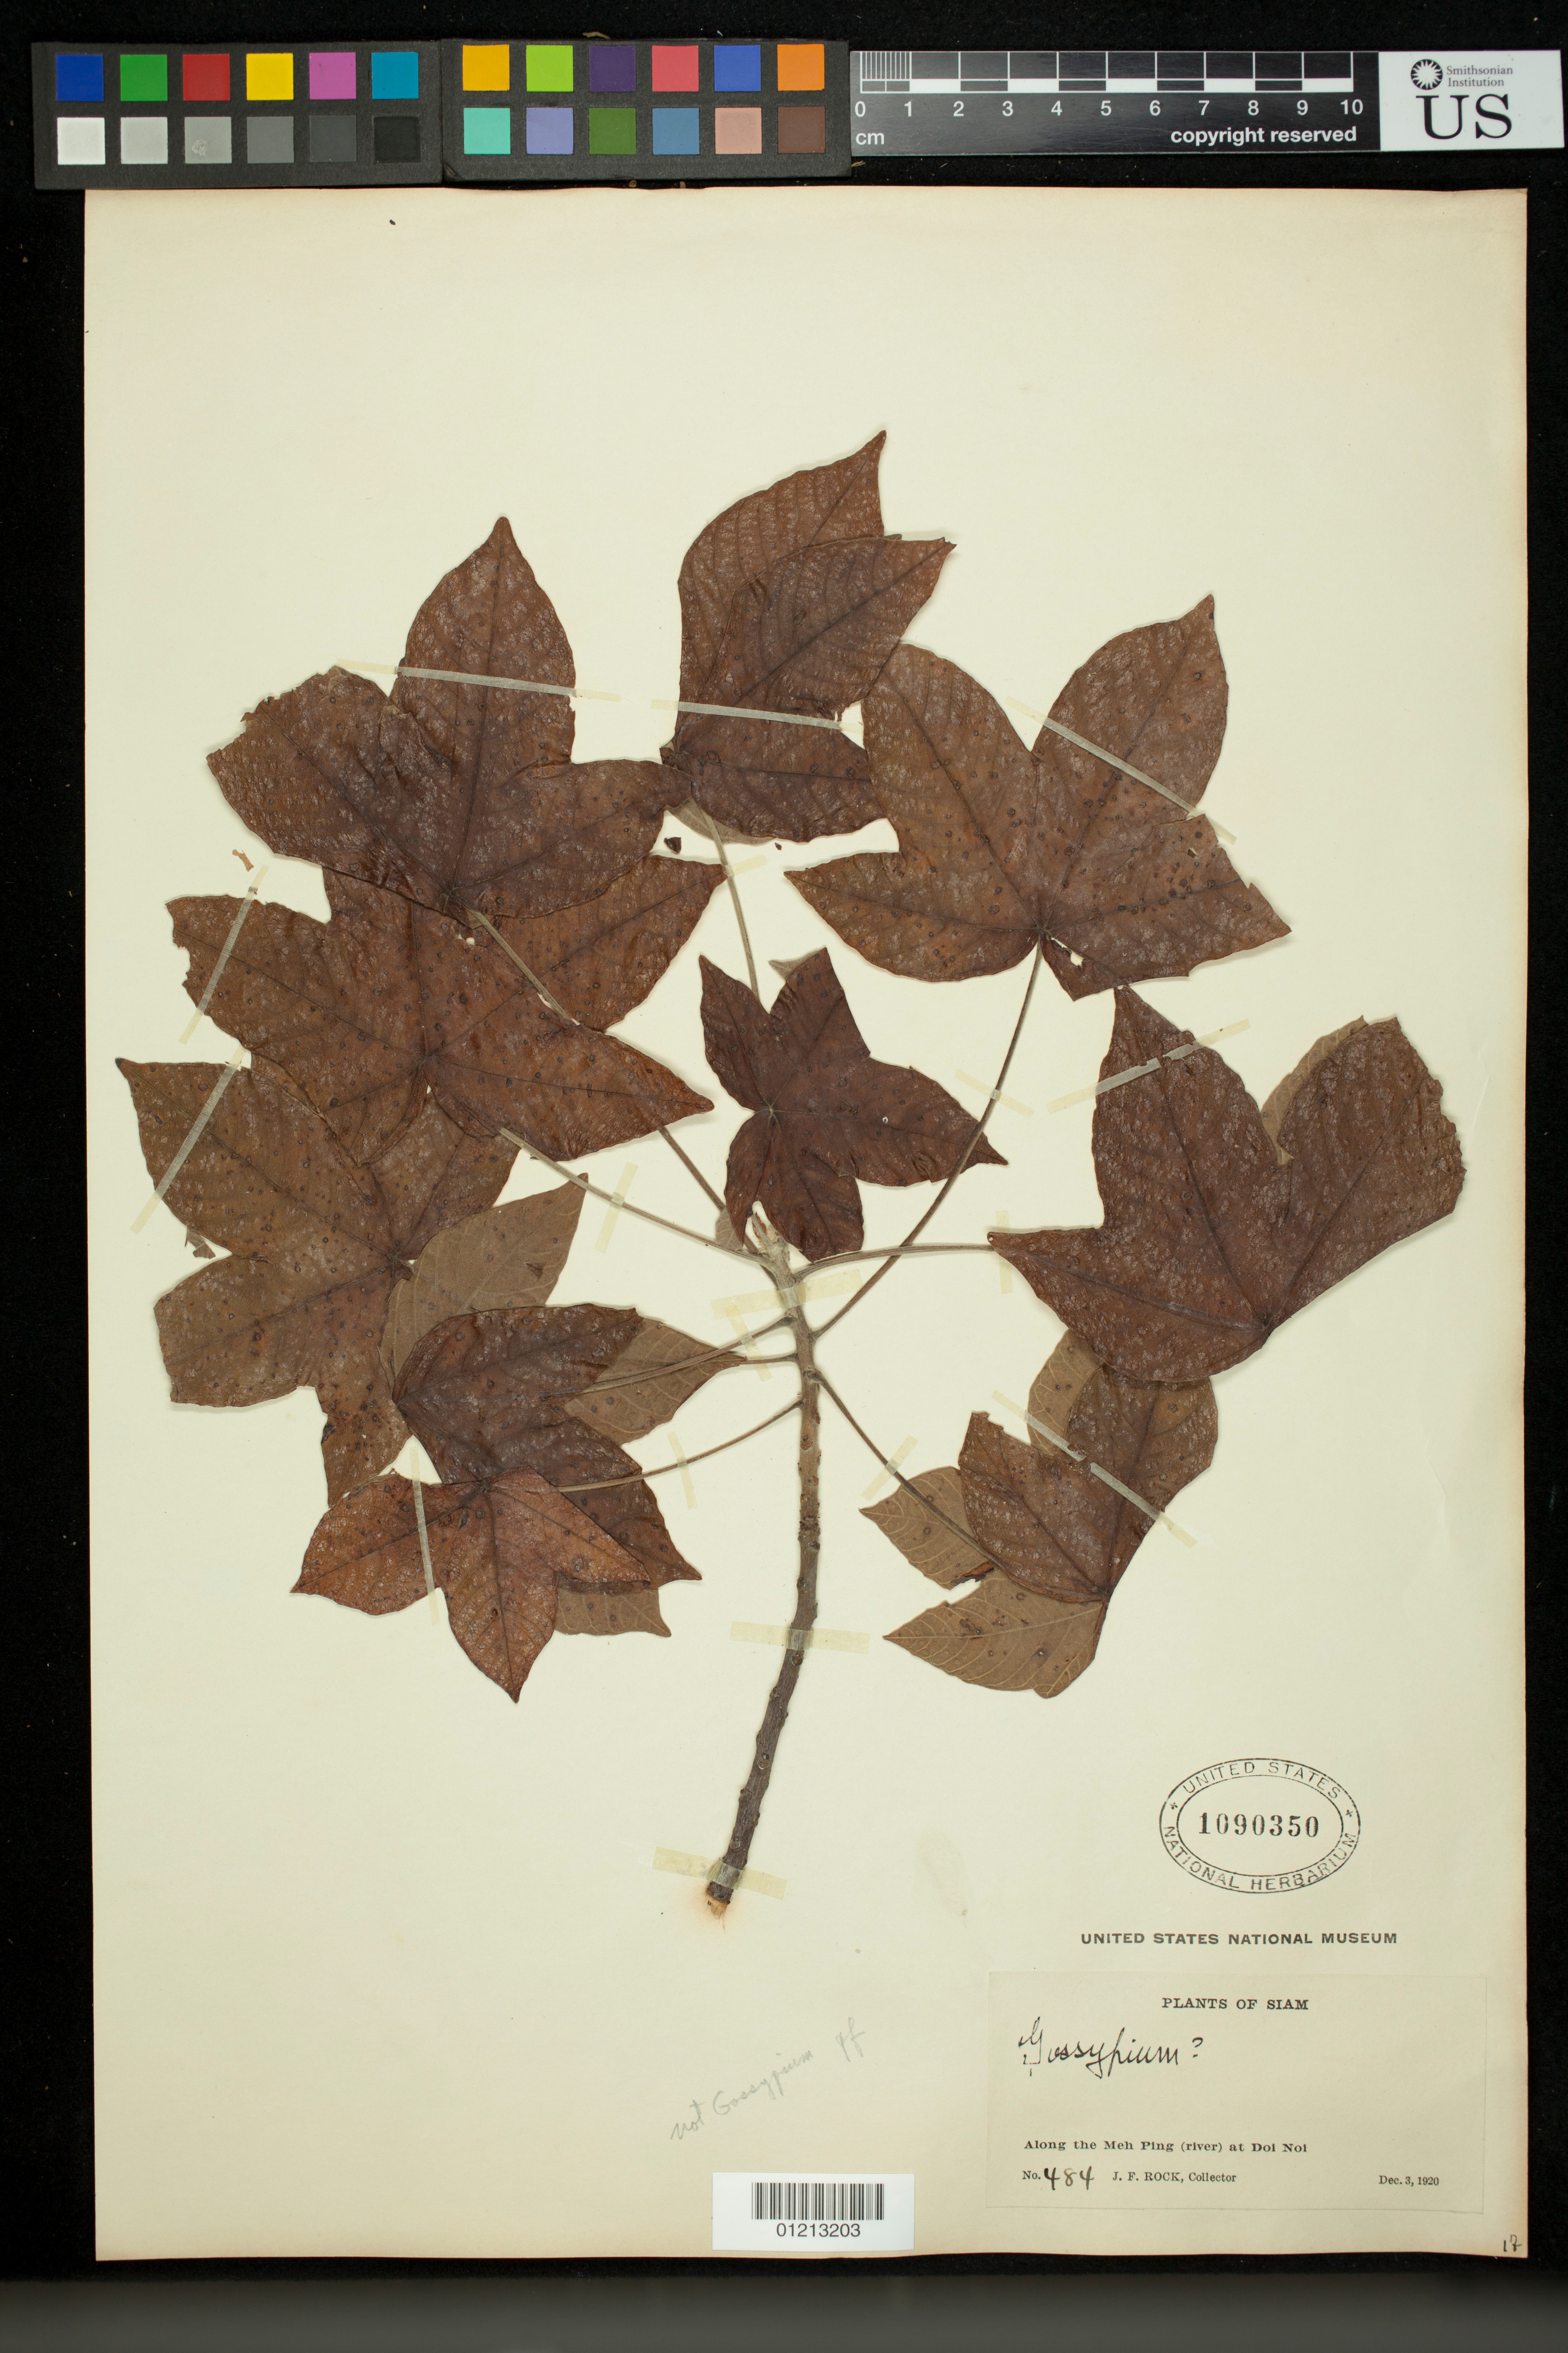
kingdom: Plantae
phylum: Tracheophyta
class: Magnoliopsida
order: Malvales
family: Malvaceae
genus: Gossypium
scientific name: Gossypium sp.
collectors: J. F. Rock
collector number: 484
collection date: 1920-12-03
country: Thailand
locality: Siam. Along the Meh Ping (river) at Doi Noi.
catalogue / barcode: US 1090350